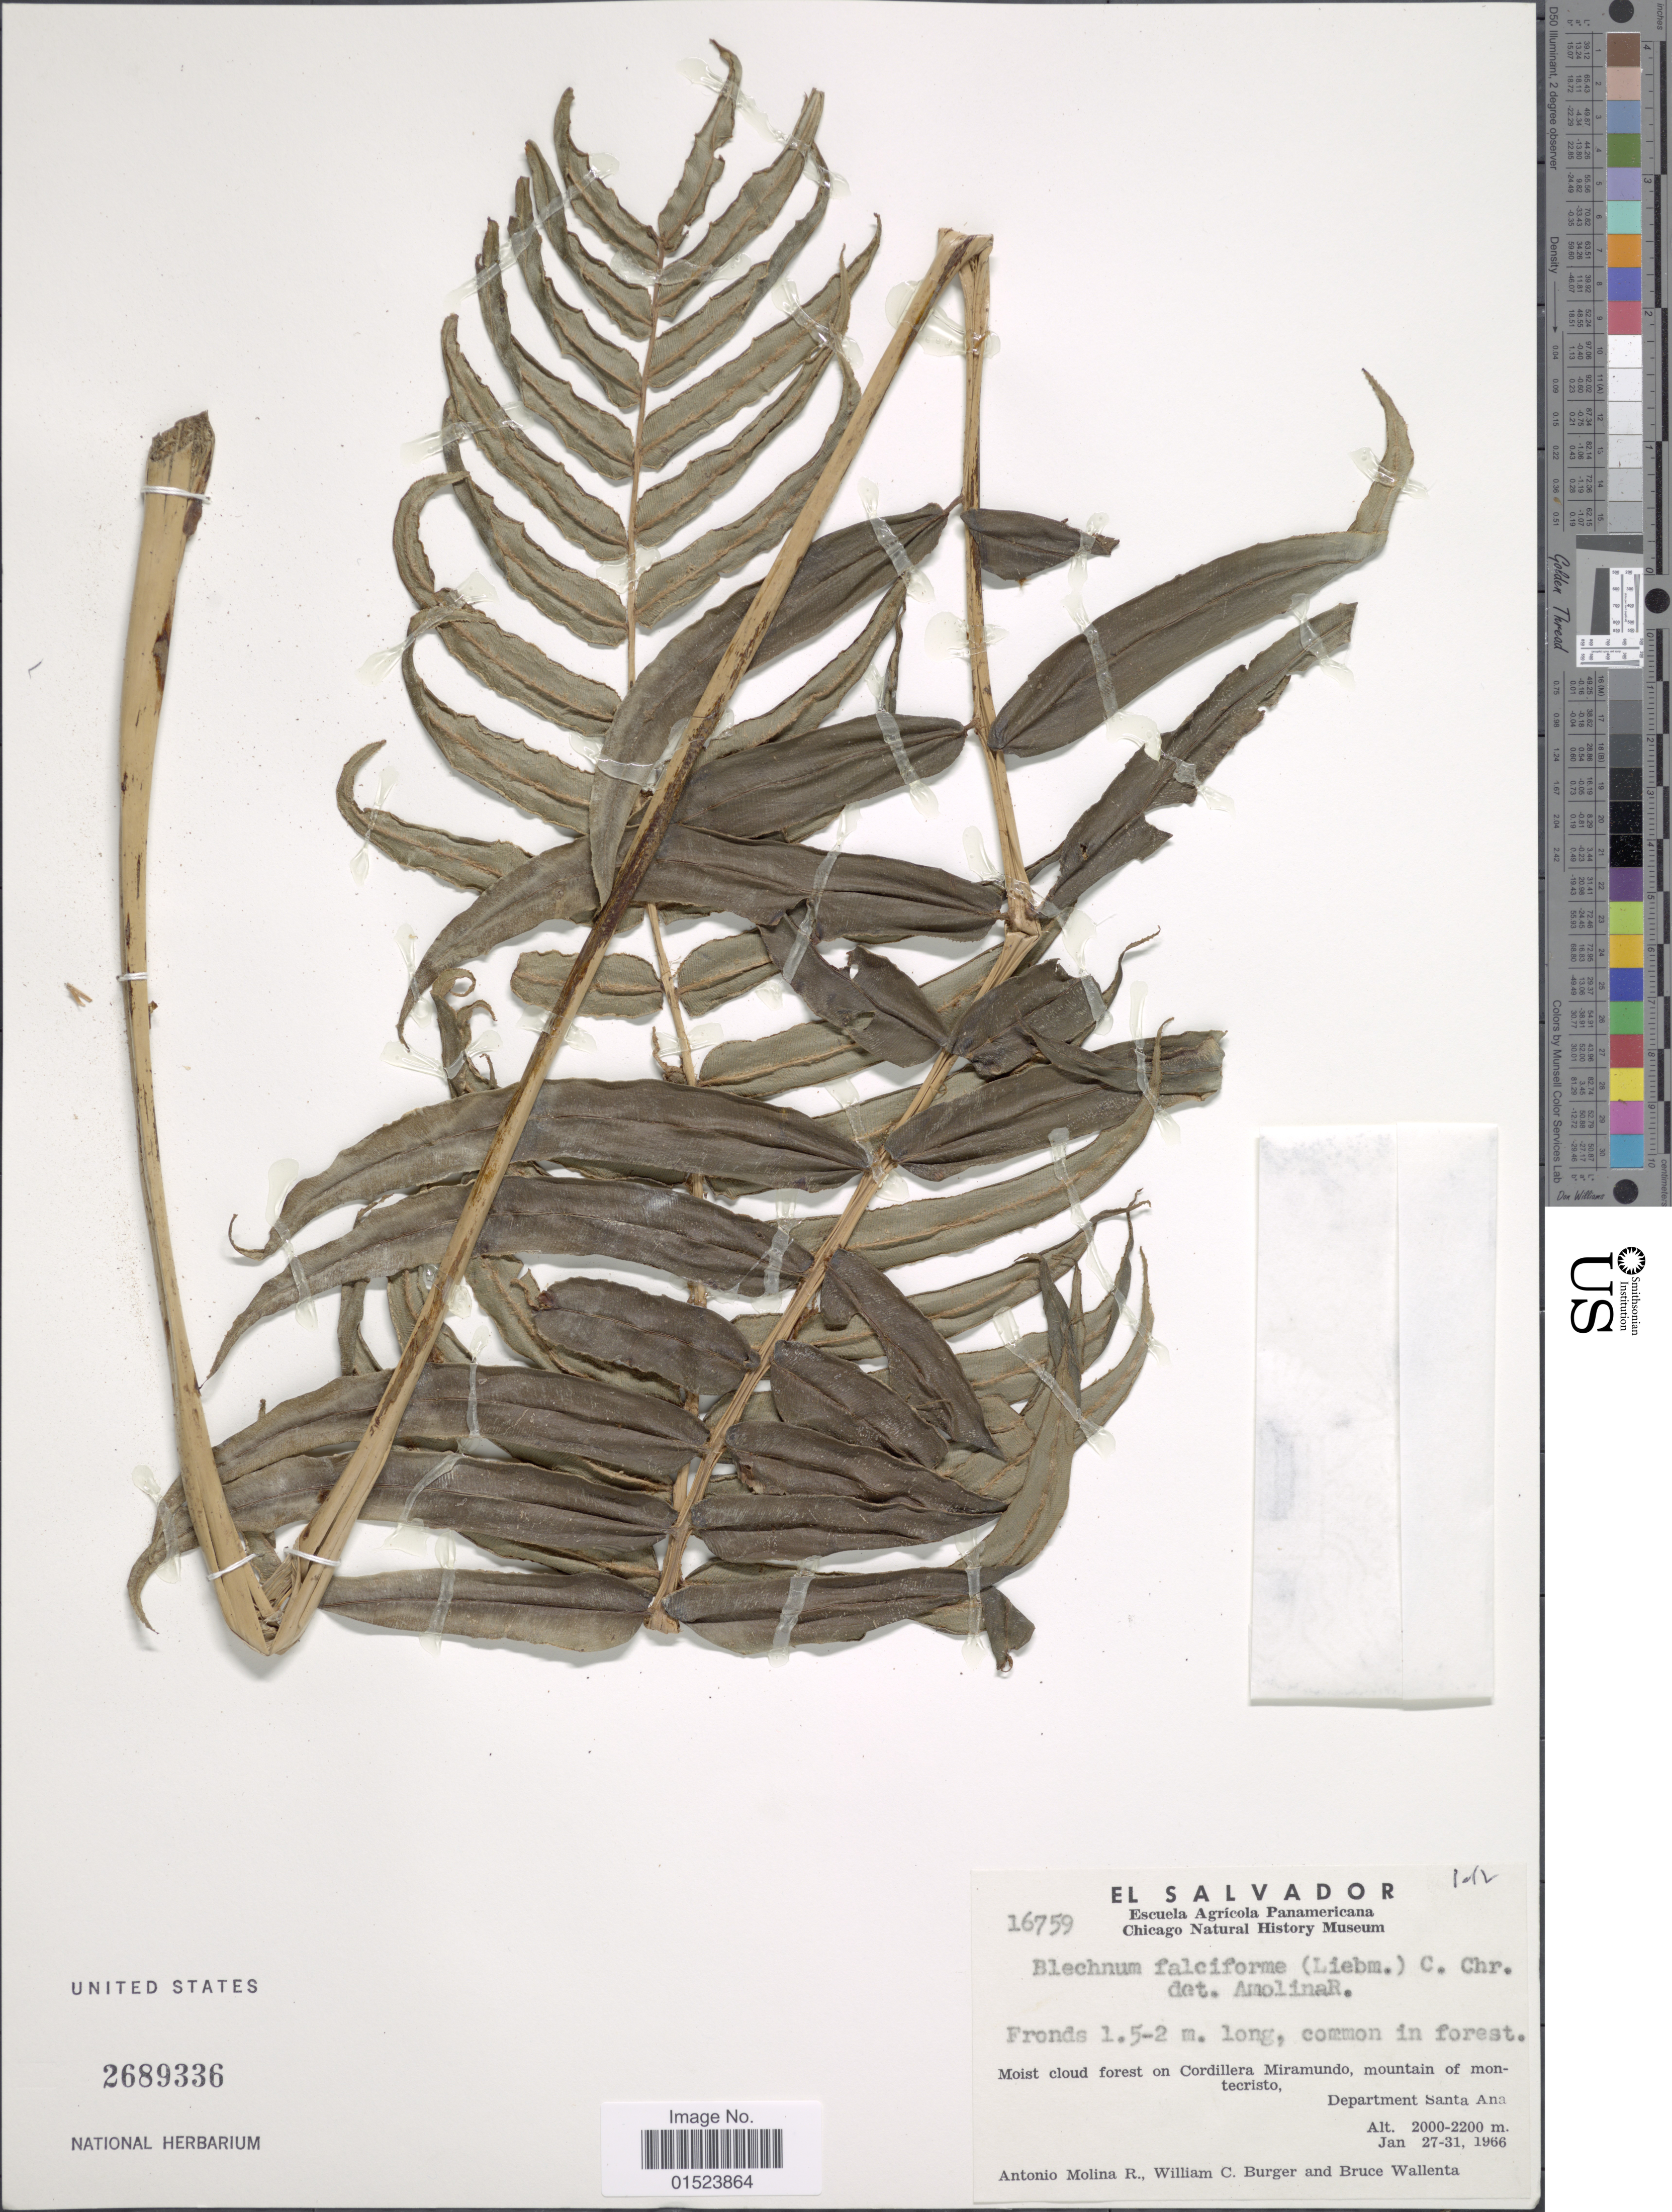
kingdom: Plantae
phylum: Tracheophyta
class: Polypodiopsida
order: Polypodiales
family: Blechnaceae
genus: Blechnum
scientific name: Blechnum falciforme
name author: (Liebm.) C. Chr.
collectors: A. Molina R., W. Burger & B. Wallenta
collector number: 16759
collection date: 1966-01-27/1966-01-31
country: El Salvador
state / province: Santa Ana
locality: Moist cloud forest on Cordillera Miramundo, mountain of montecristo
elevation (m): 2000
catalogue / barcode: US 2689336